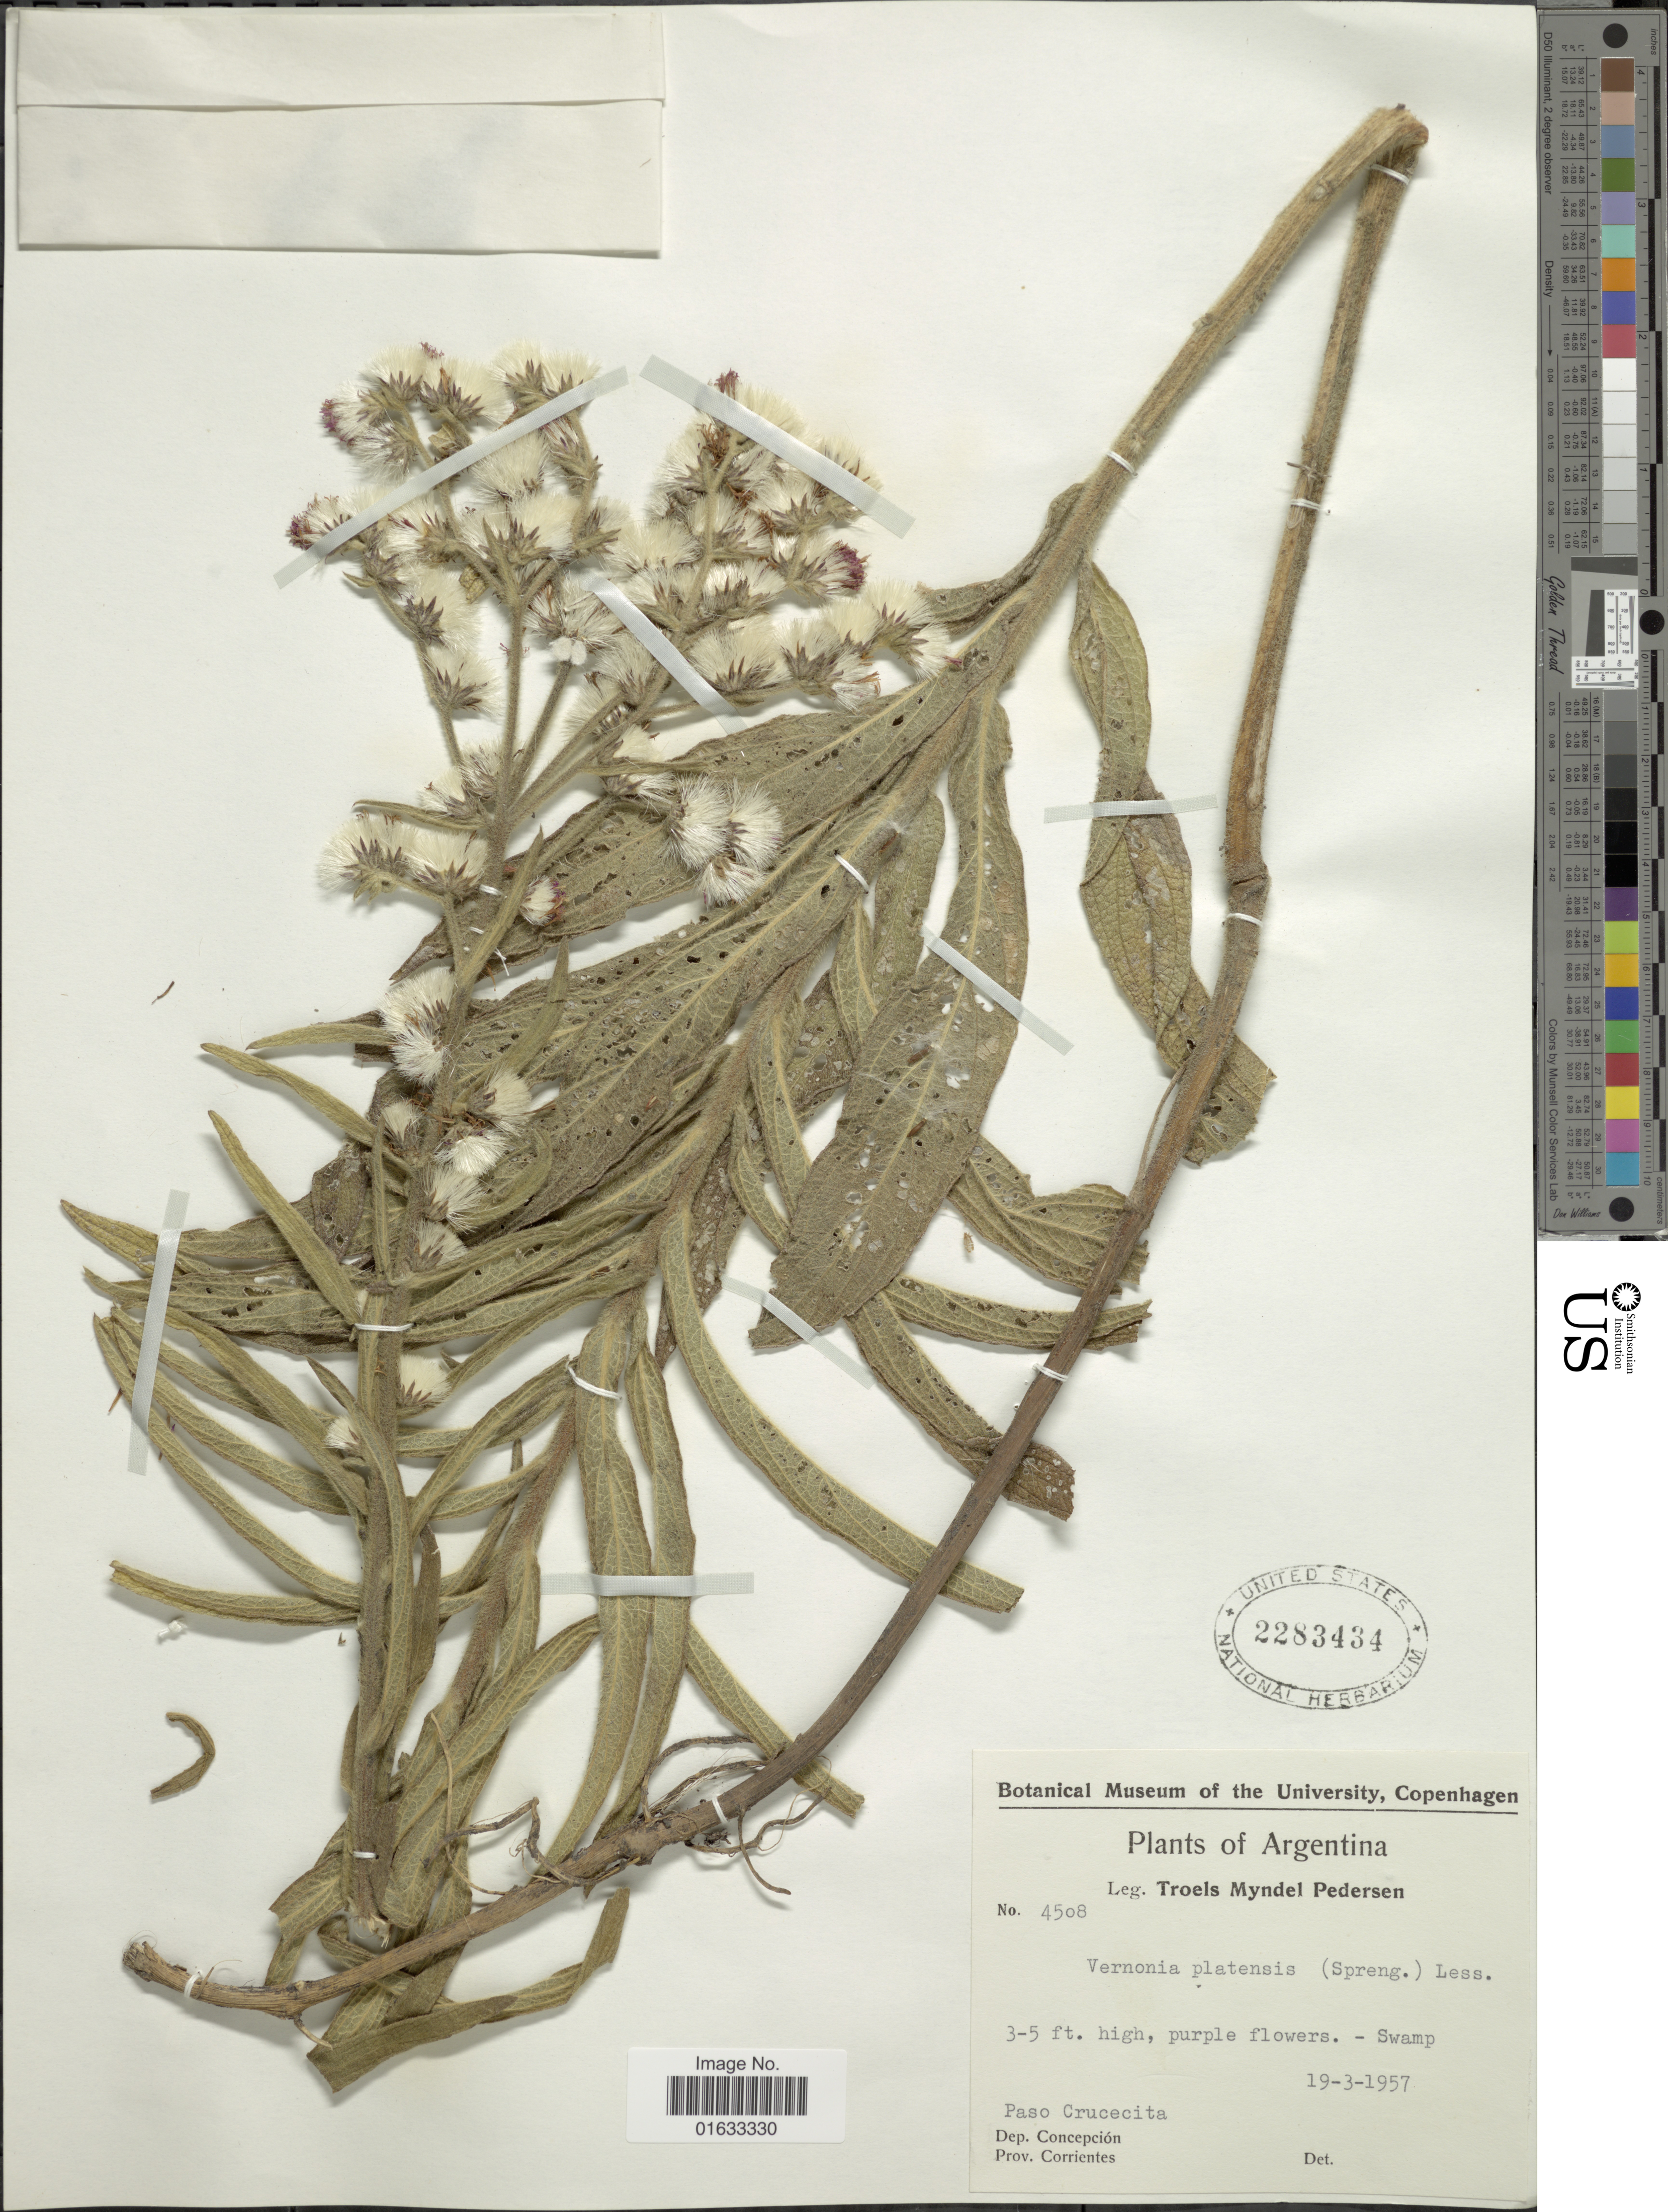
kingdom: Plantae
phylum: Tracheophyta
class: Magnoliopsida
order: Asterales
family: Asteraceae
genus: Chrysolaena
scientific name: Chrysolaena platensis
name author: (Spreng.) H. Rob.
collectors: T. Pederson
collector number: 45o8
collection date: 1957-03-19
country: Argentina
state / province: Corrientes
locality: Paso Crucecita, Dep. Concepcion, prov. Corrientes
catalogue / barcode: US 2283434